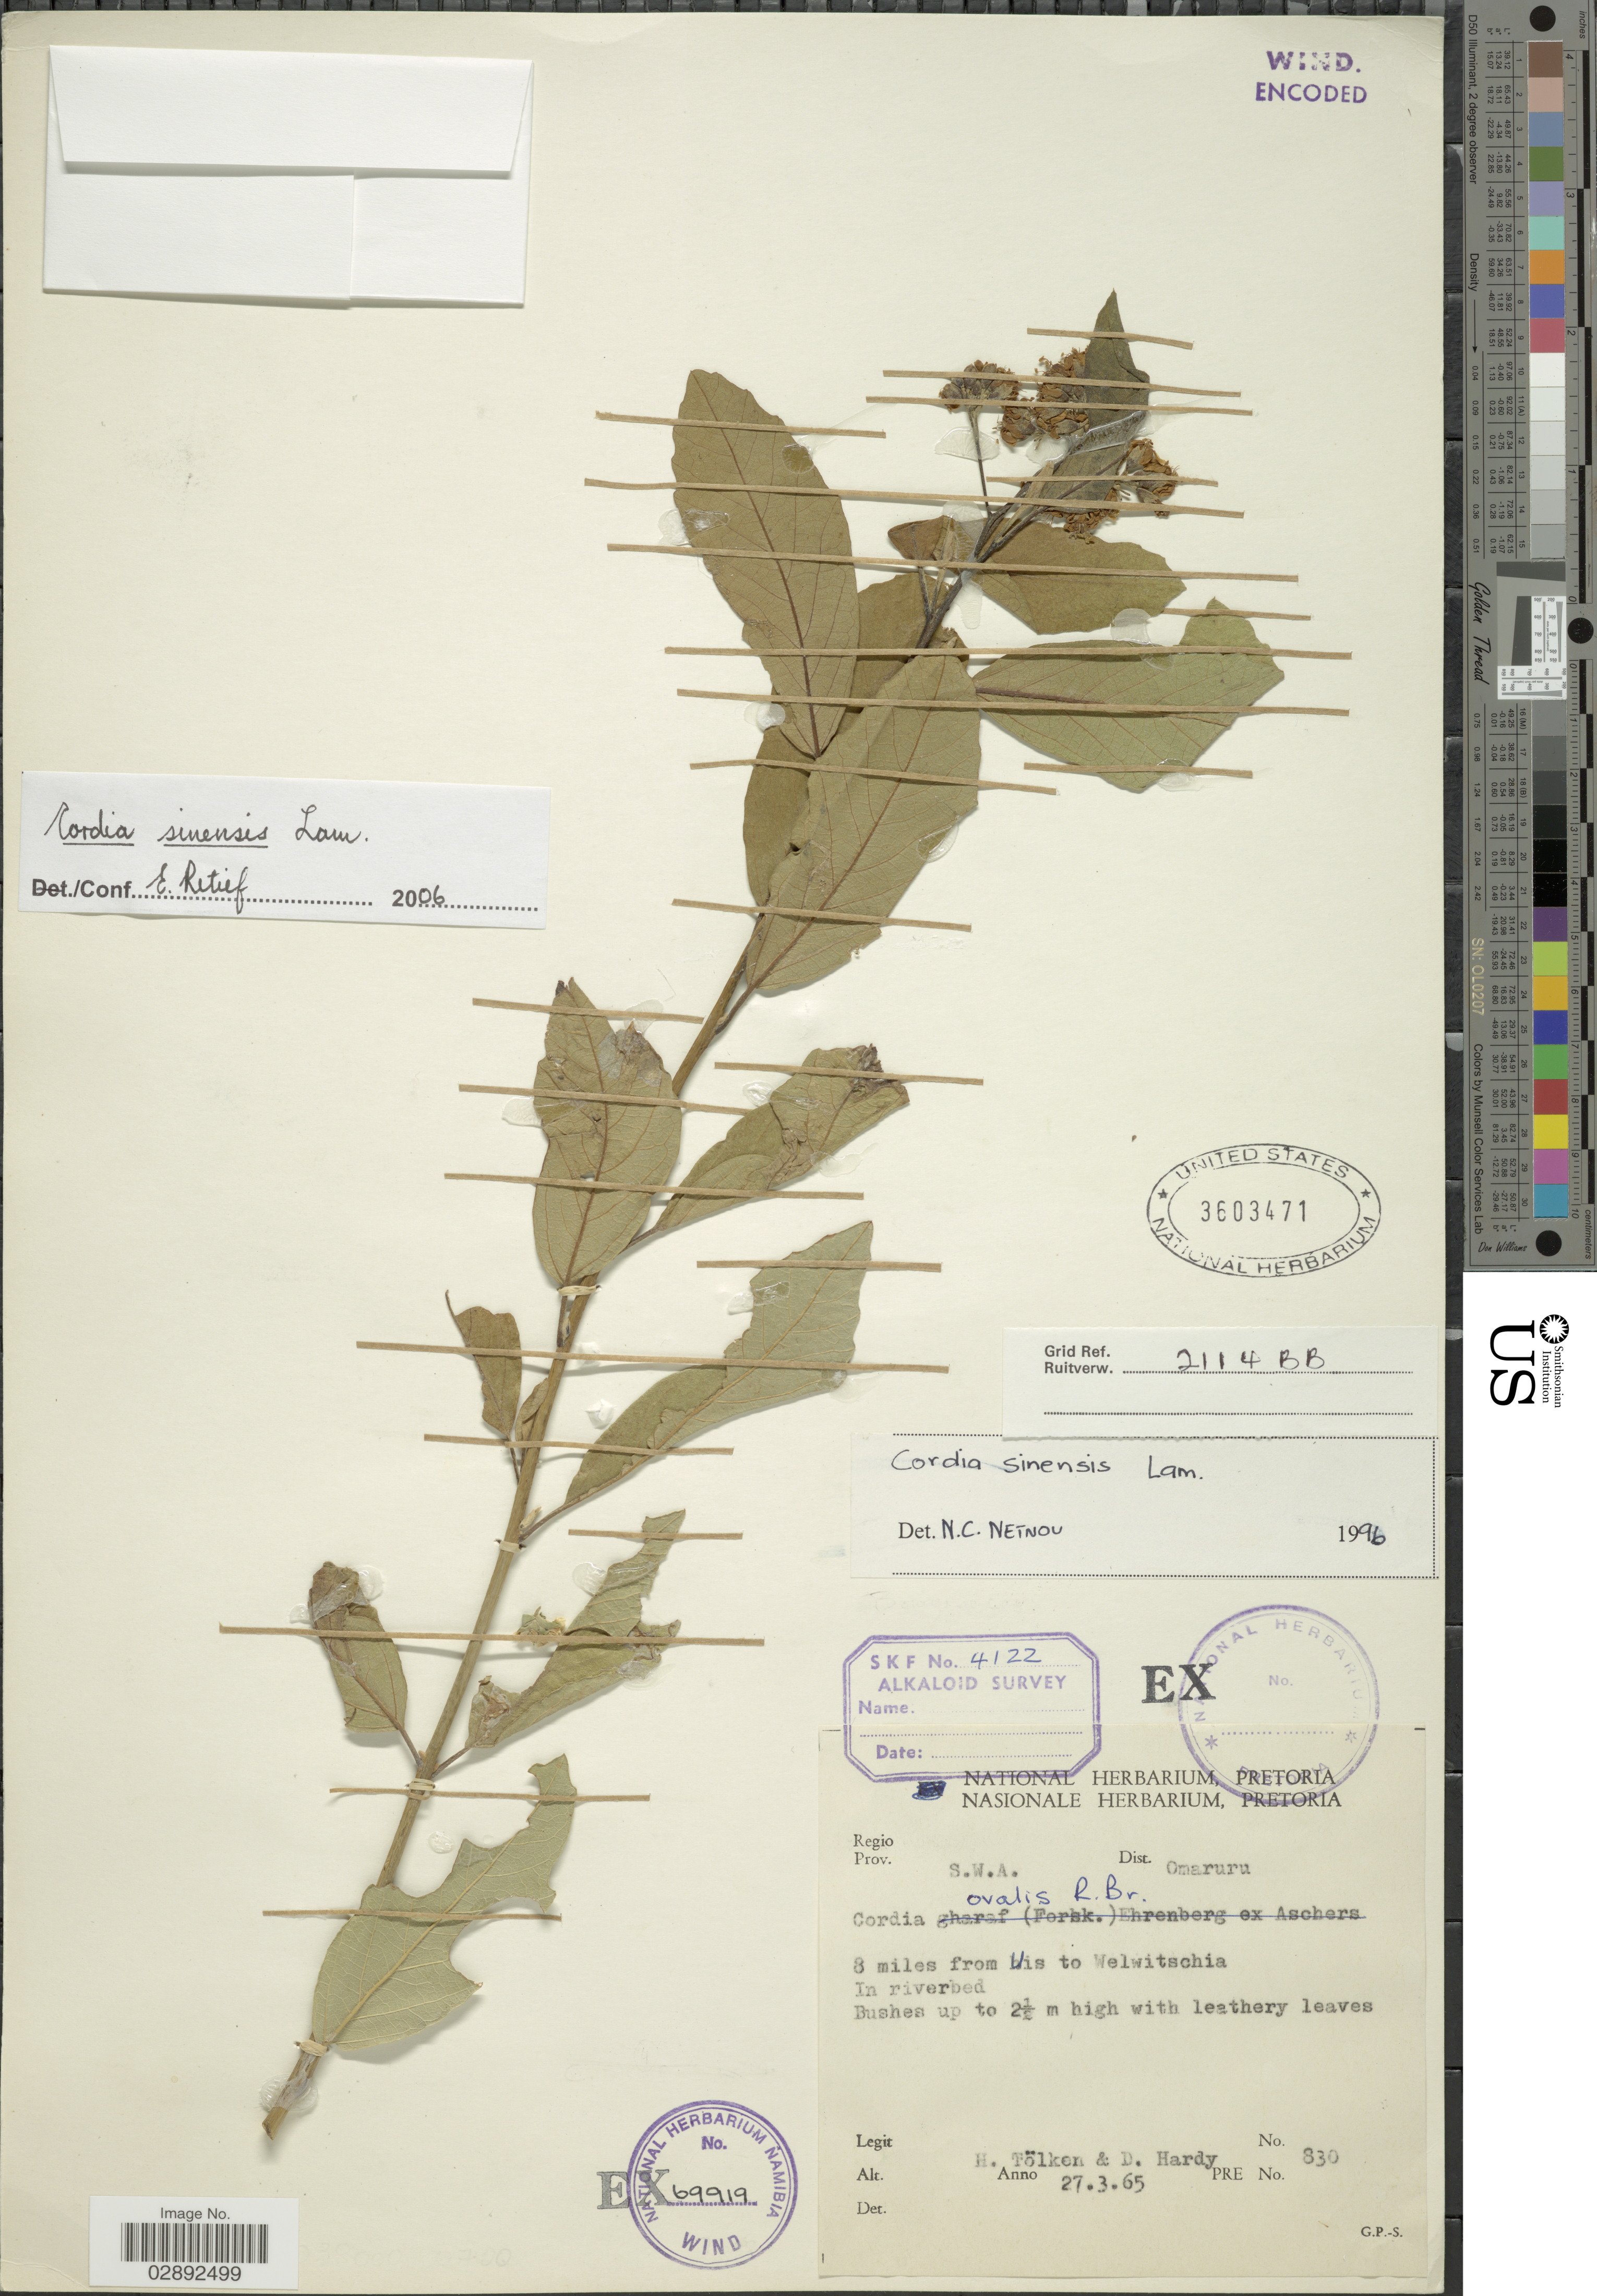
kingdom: Plantae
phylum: Tracheophyta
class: Magnoliopsida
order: Boraginales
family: Cordiaceae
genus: Cordia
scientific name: Cordia sinensis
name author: Lam.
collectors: H. R. Tölken & D. Hardy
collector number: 830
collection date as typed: Transcribed d/m/y: 27/3/65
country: Namibia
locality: Regio Prov. S.W.A. Dist. Omaruru. 8 miles from Uis to Welwitschia.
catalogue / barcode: US 3603471